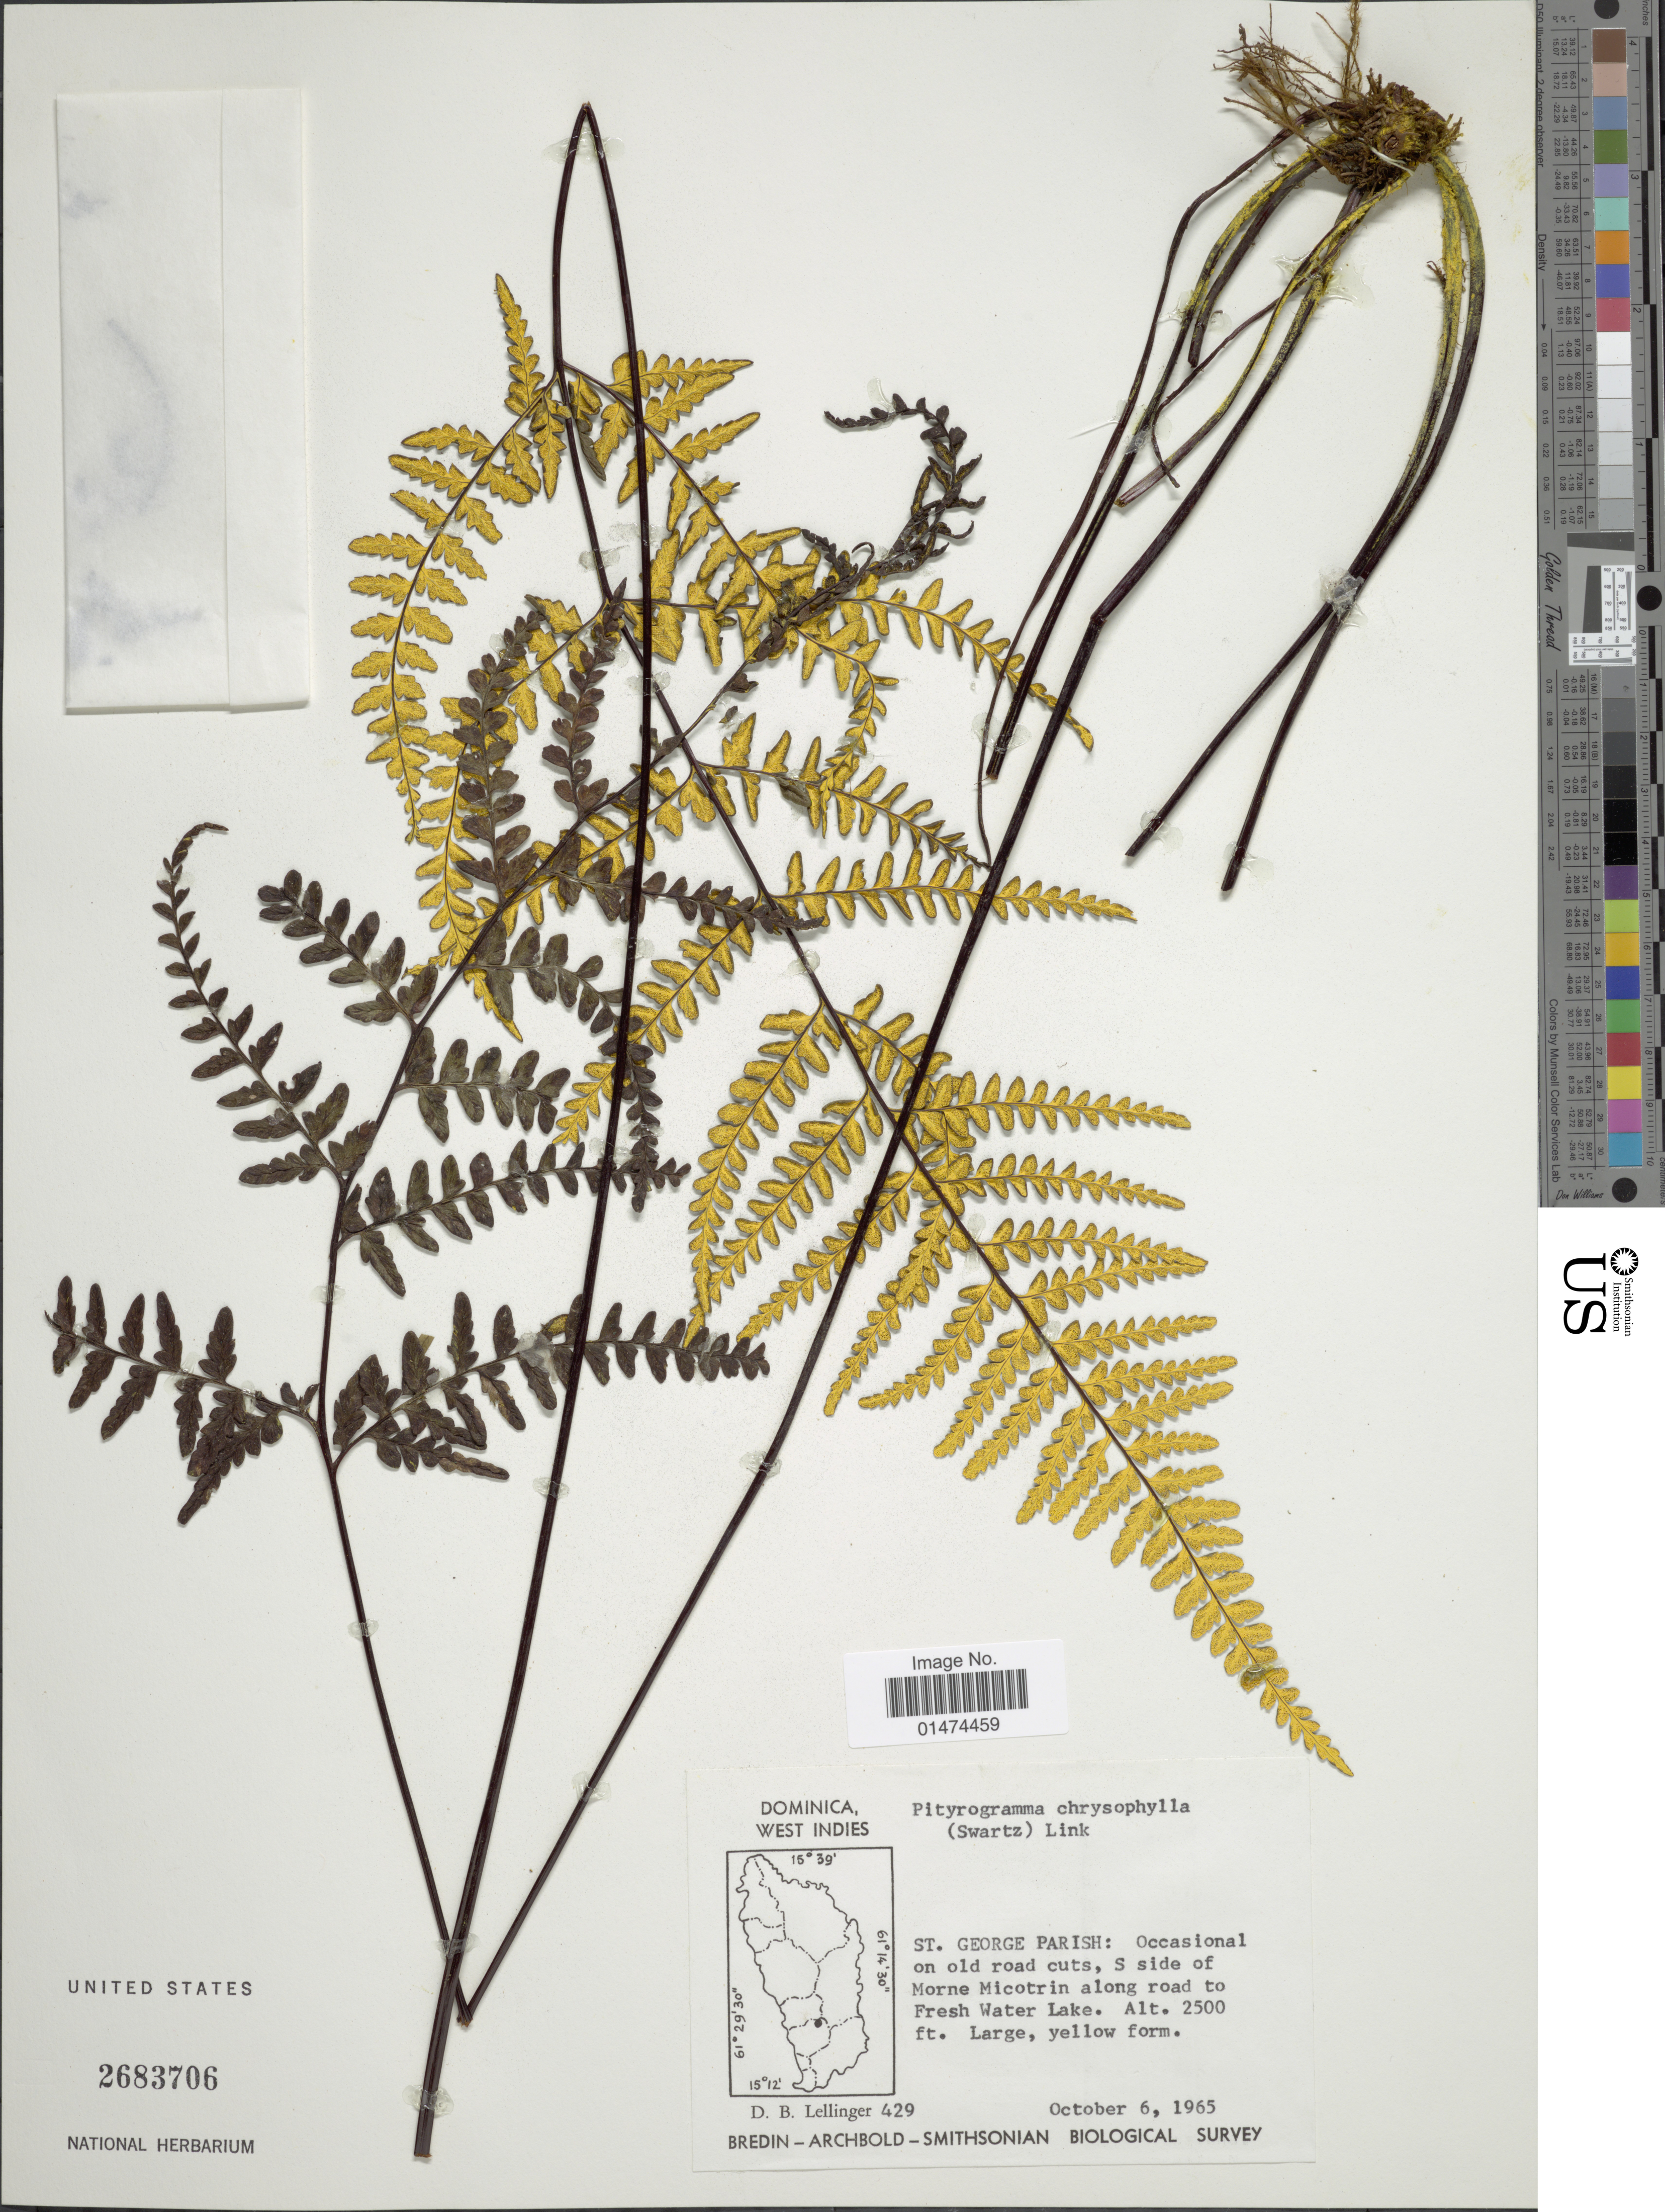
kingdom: Plantae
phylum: Tracheophyta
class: Polypodiopsida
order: Polypodiales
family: Pteridaceae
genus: Pityrogramma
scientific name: Pityrogramma chrysophylla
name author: (Sw.) Link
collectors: D. B. Lellinger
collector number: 429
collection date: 1965-10-06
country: Dominica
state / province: St. George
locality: S. side of Morne Micotrin along road to Fresh Water Lake.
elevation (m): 762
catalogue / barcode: US 2683706